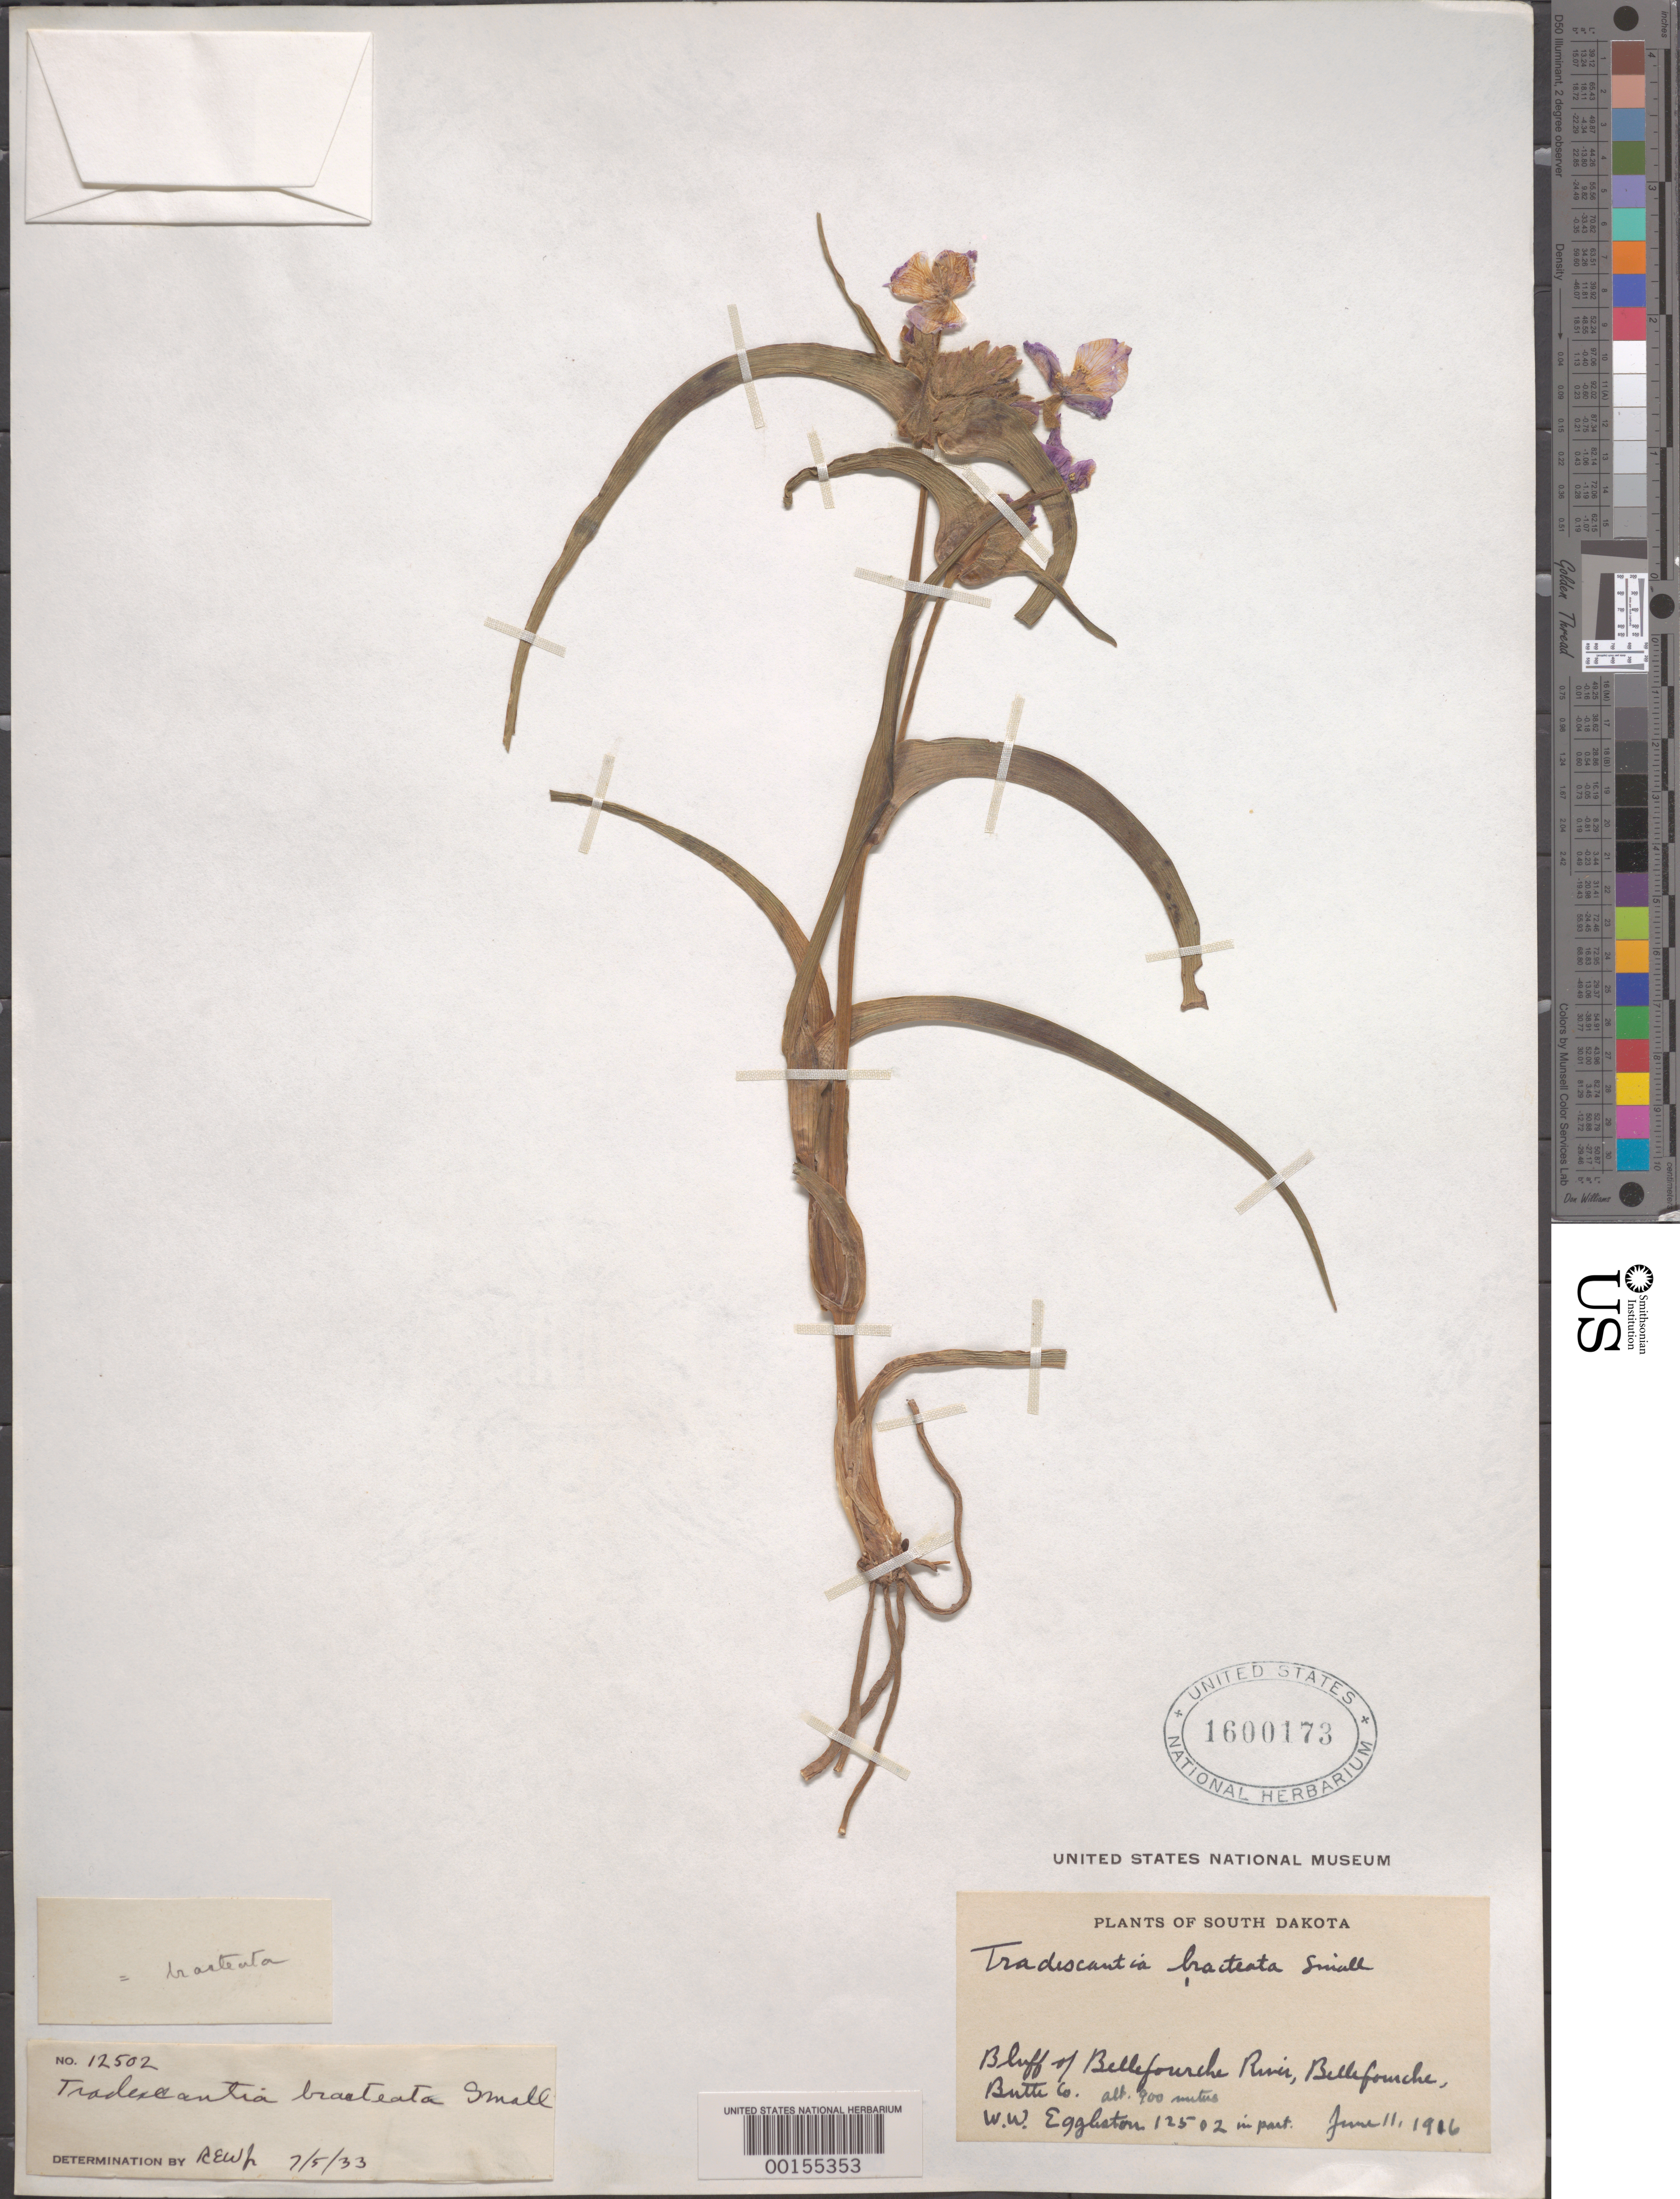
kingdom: Plantae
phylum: Tracheophyta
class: Liliopsida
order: Commelinales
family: Commelinaceae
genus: Tradescantia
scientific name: Tradescantia bracteata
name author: Small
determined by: REW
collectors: W. W. Eggleston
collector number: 12502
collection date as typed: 11 Jun 1916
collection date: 1916-06-11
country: United States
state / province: South Dakota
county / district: Butte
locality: Bellefourche, at bellefourche river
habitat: Bluff of river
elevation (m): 900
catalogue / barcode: US 1600173